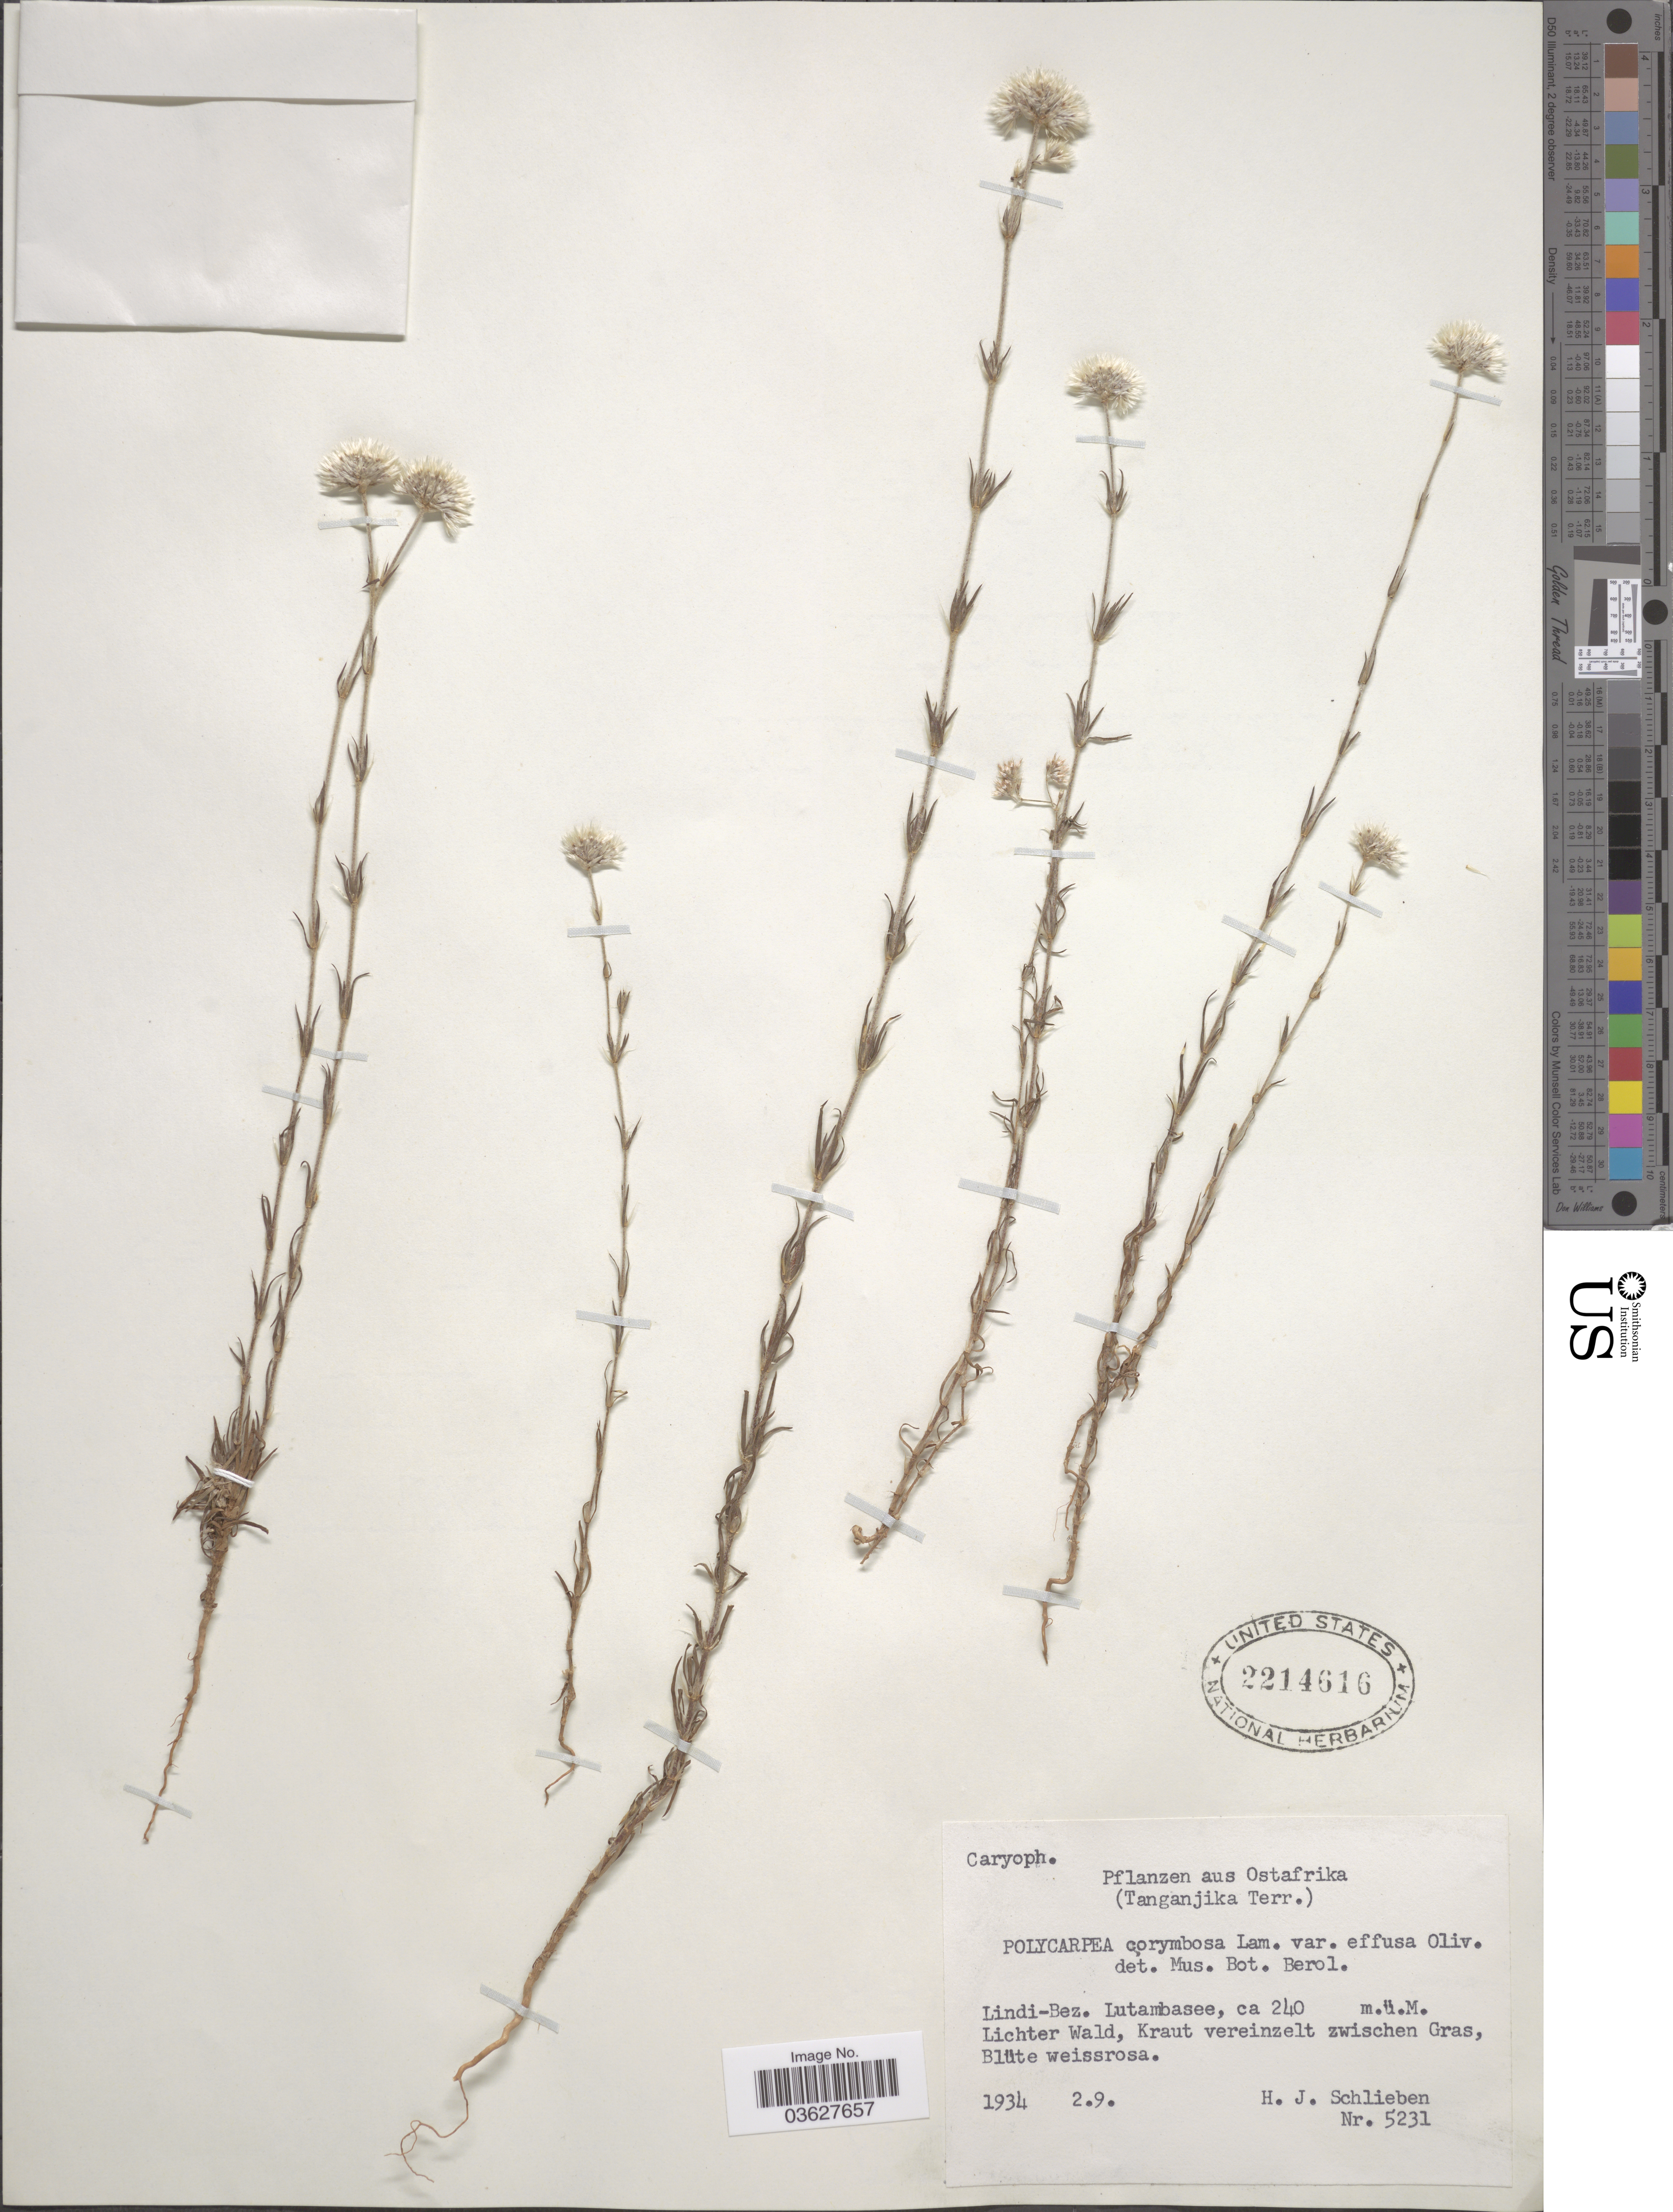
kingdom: Plantae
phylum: Tracheophyta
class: Magnoliopsida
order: Caryophyllales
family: Caryophyllaceae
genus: Polycarpaea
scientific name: Polycarpaea corymbosa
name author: (L.) Lam.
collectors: H. J. Schlieben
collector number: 5231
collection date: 1934-09-02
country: Tanzania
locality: Ostafrika. (Tanganjika Terr.), Lindi-Bez. Lutambasee.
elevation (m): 240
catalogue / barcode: US 2214616